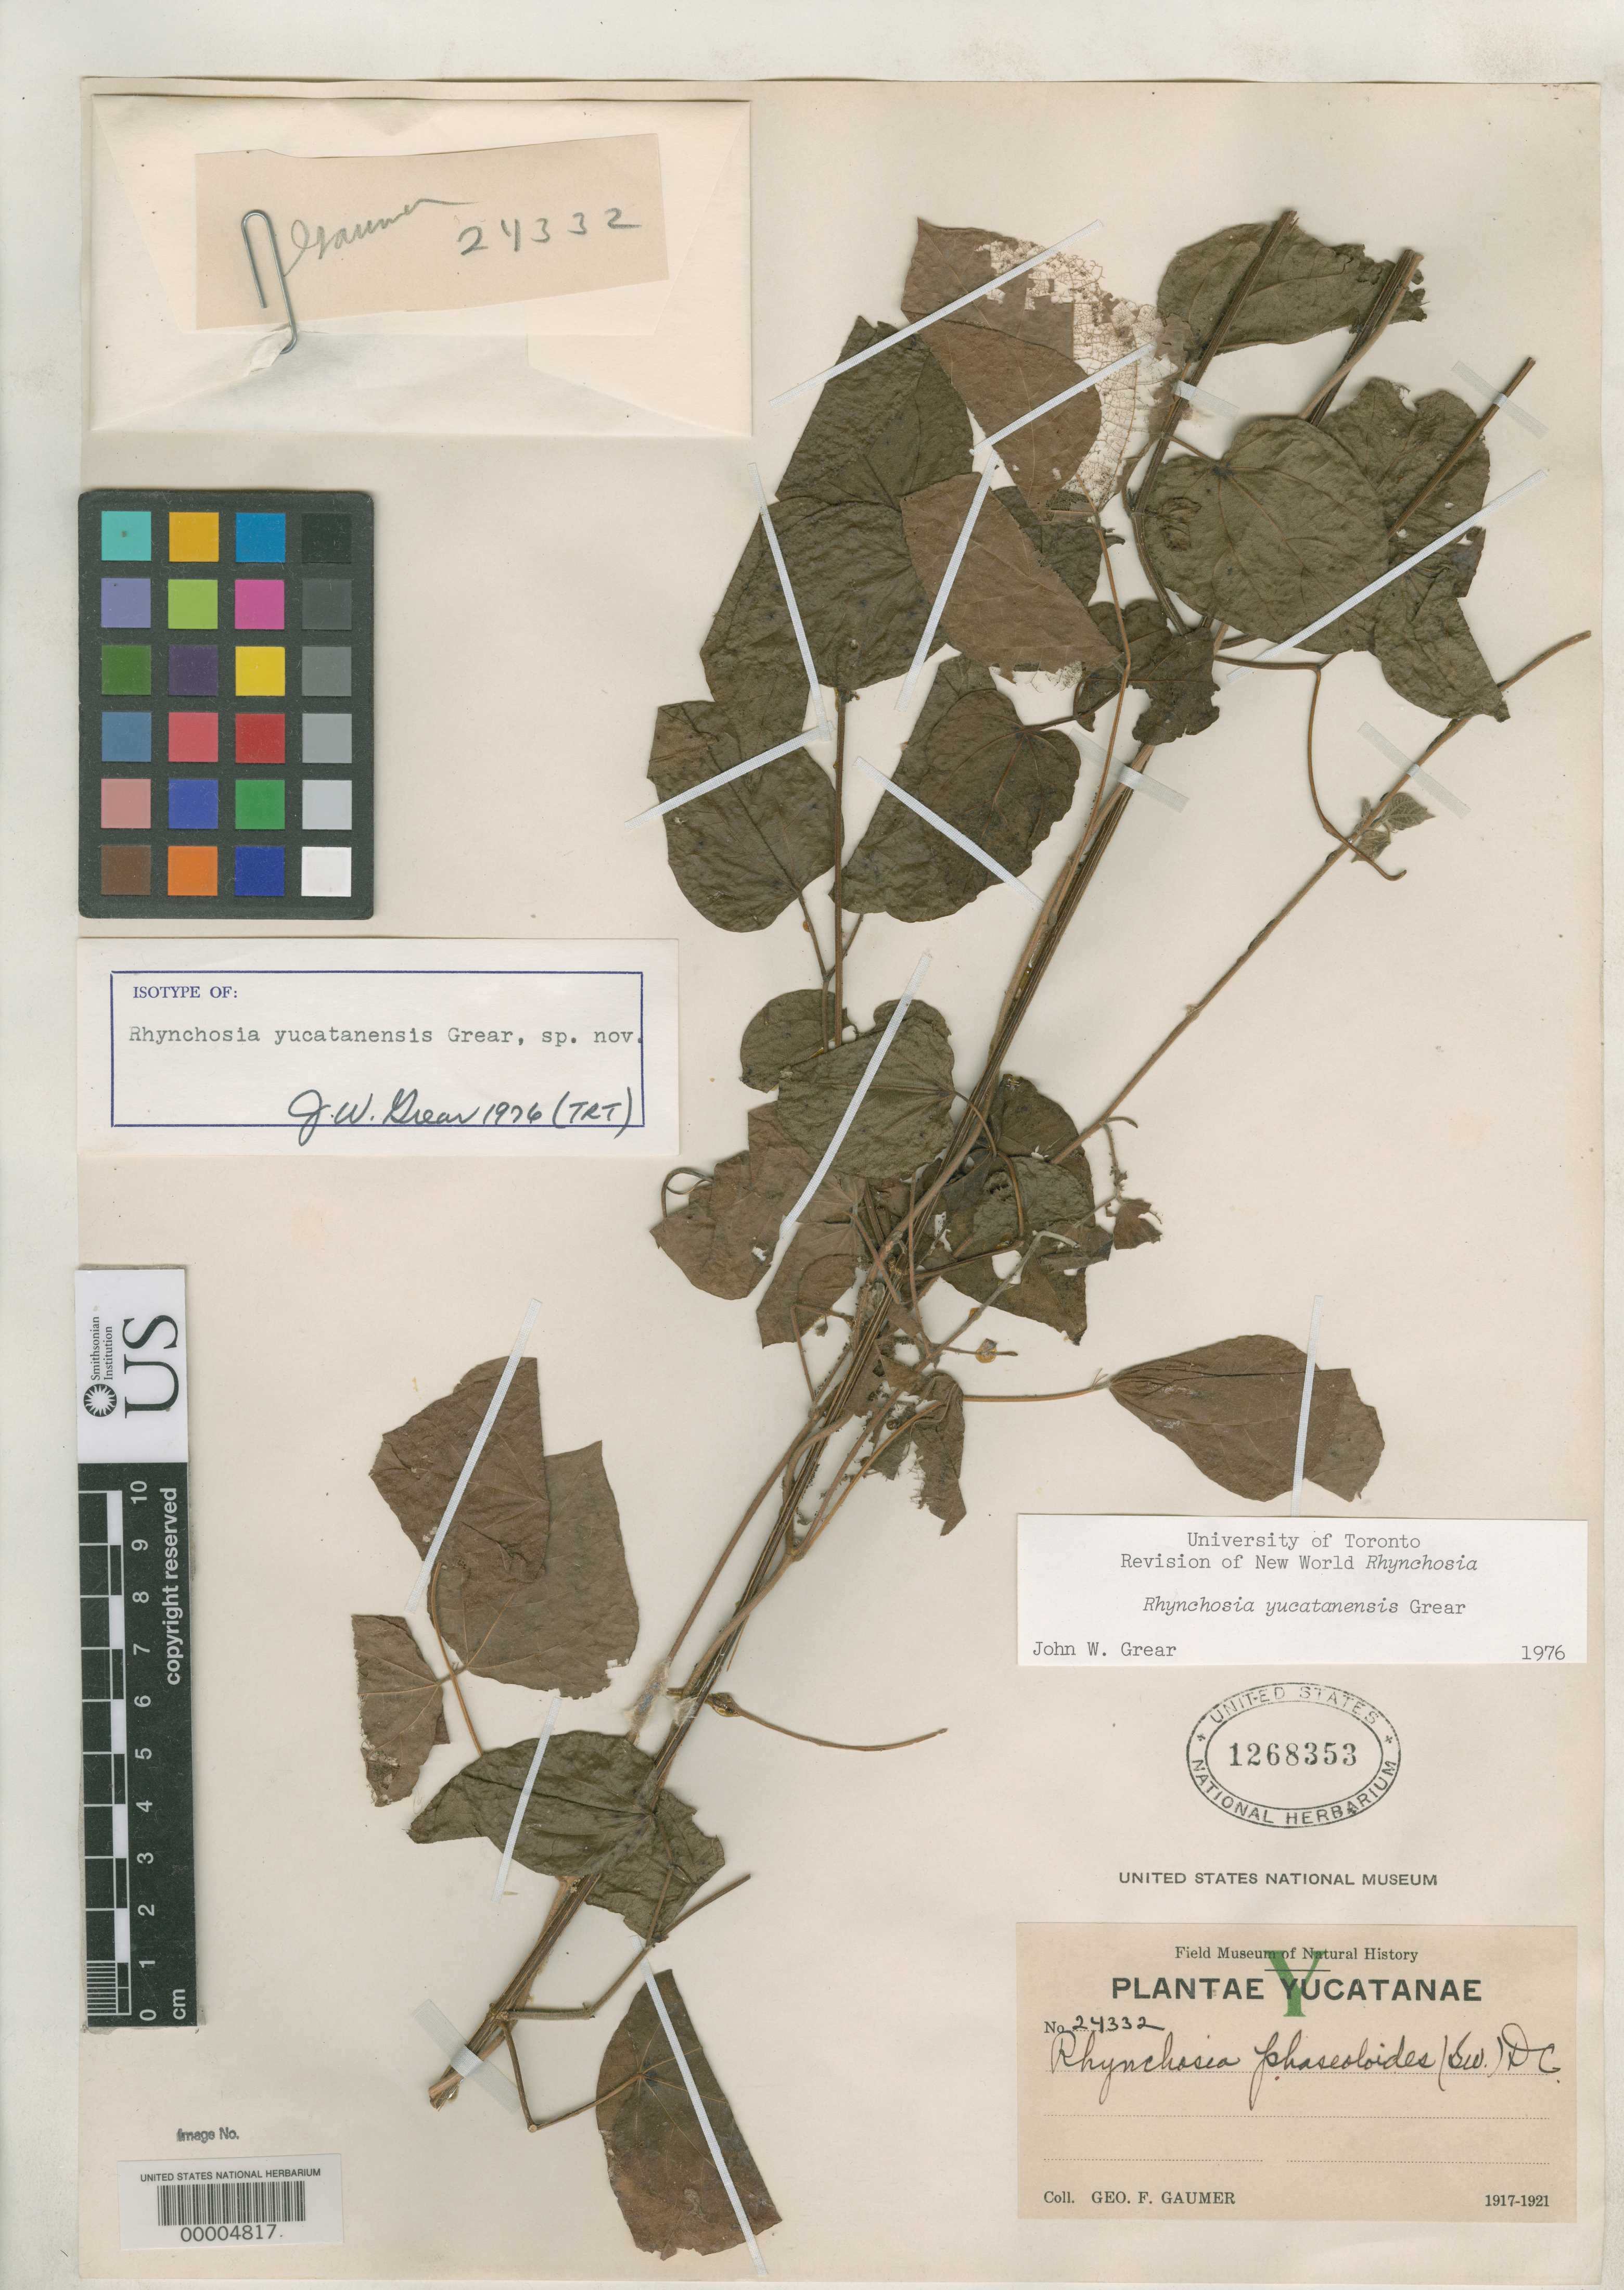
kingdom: Plantae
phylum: Tracheophyta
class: Magnoliopsida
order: Fabales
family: Fabaceae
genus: Rhynchosia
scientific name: Rhynchosia yucatanensis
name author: Grear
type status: Isotype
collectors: G. F. Gaumer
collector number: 24332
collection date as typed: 1917 to -- --- 1921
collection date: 1917/1921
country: Mexico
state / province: Yucatán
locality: Yucatan Peninsula.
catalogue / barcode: US 1268353